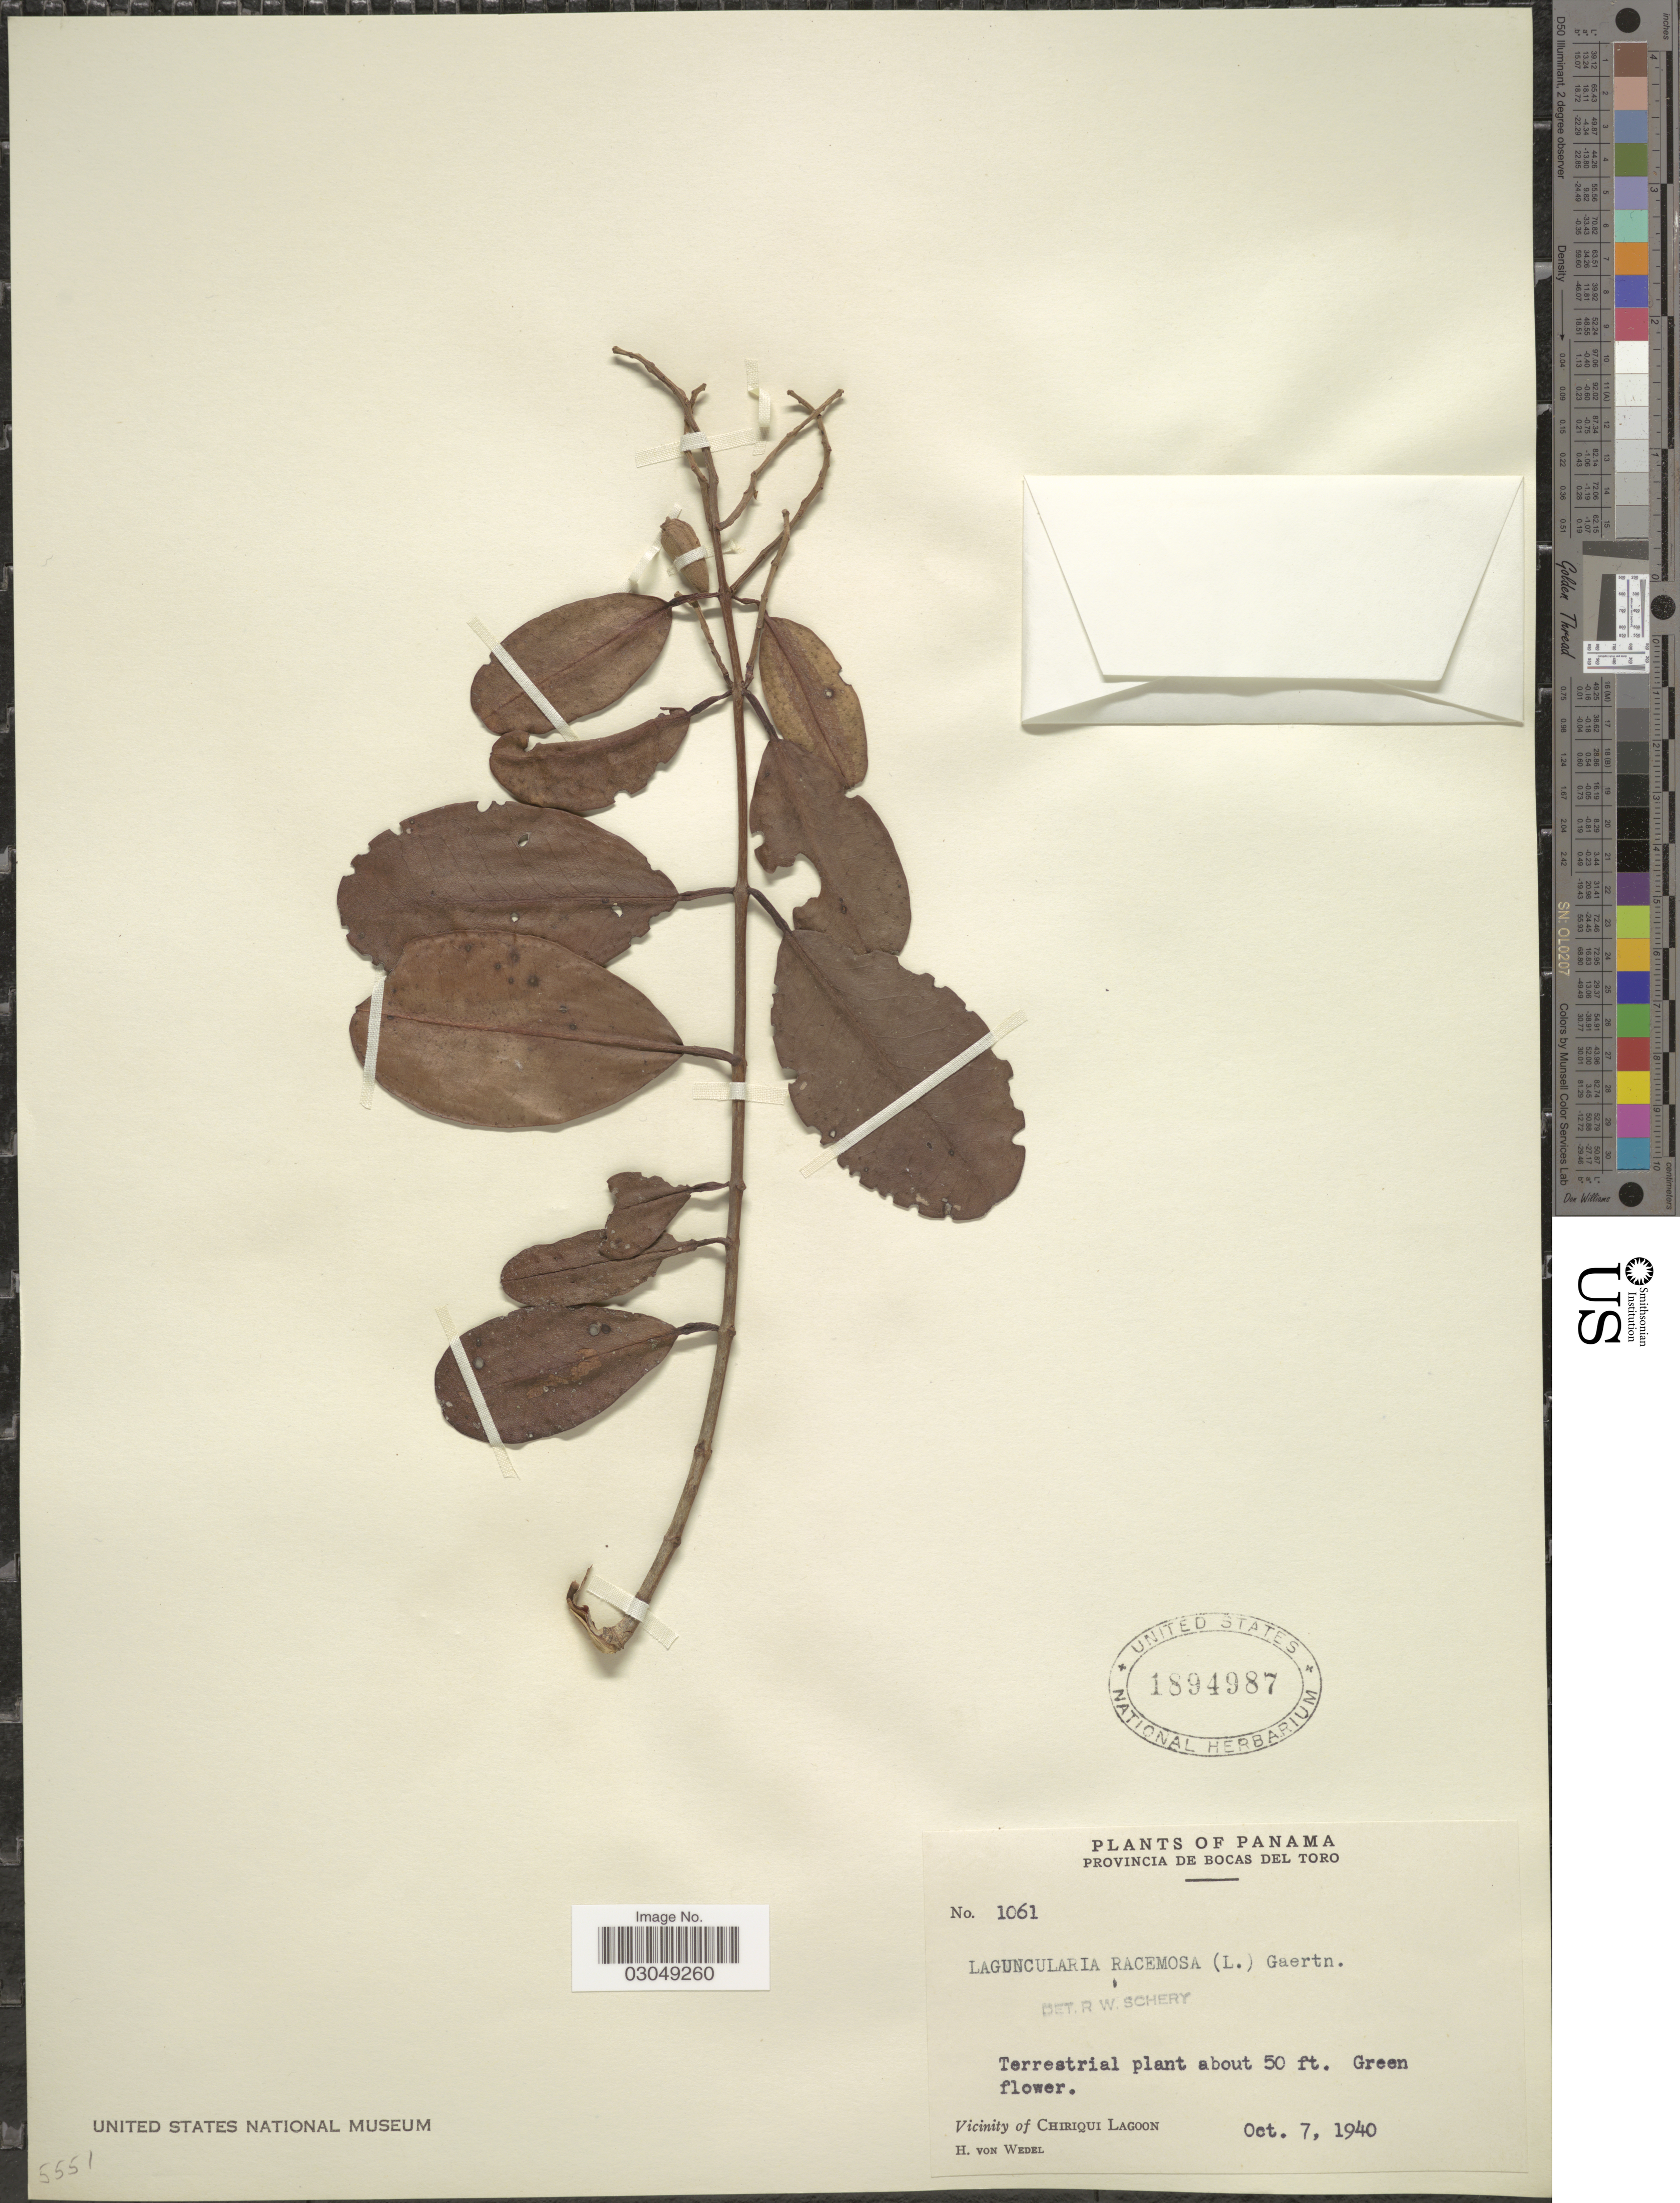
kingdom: Plantae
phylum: Tracheophyta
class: Magnoliopsida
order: Myrtales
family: Combretaceae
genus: Laguncularia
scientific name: Laguncularia racemosa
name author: (L.) C.F. Gaertn.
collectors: H. von Wedel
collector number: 1061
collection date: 1940-10-07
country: Panama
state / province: Bocas del Toro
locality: Vicinity of Chiriqui Lagoon.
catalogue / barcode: US 1894987